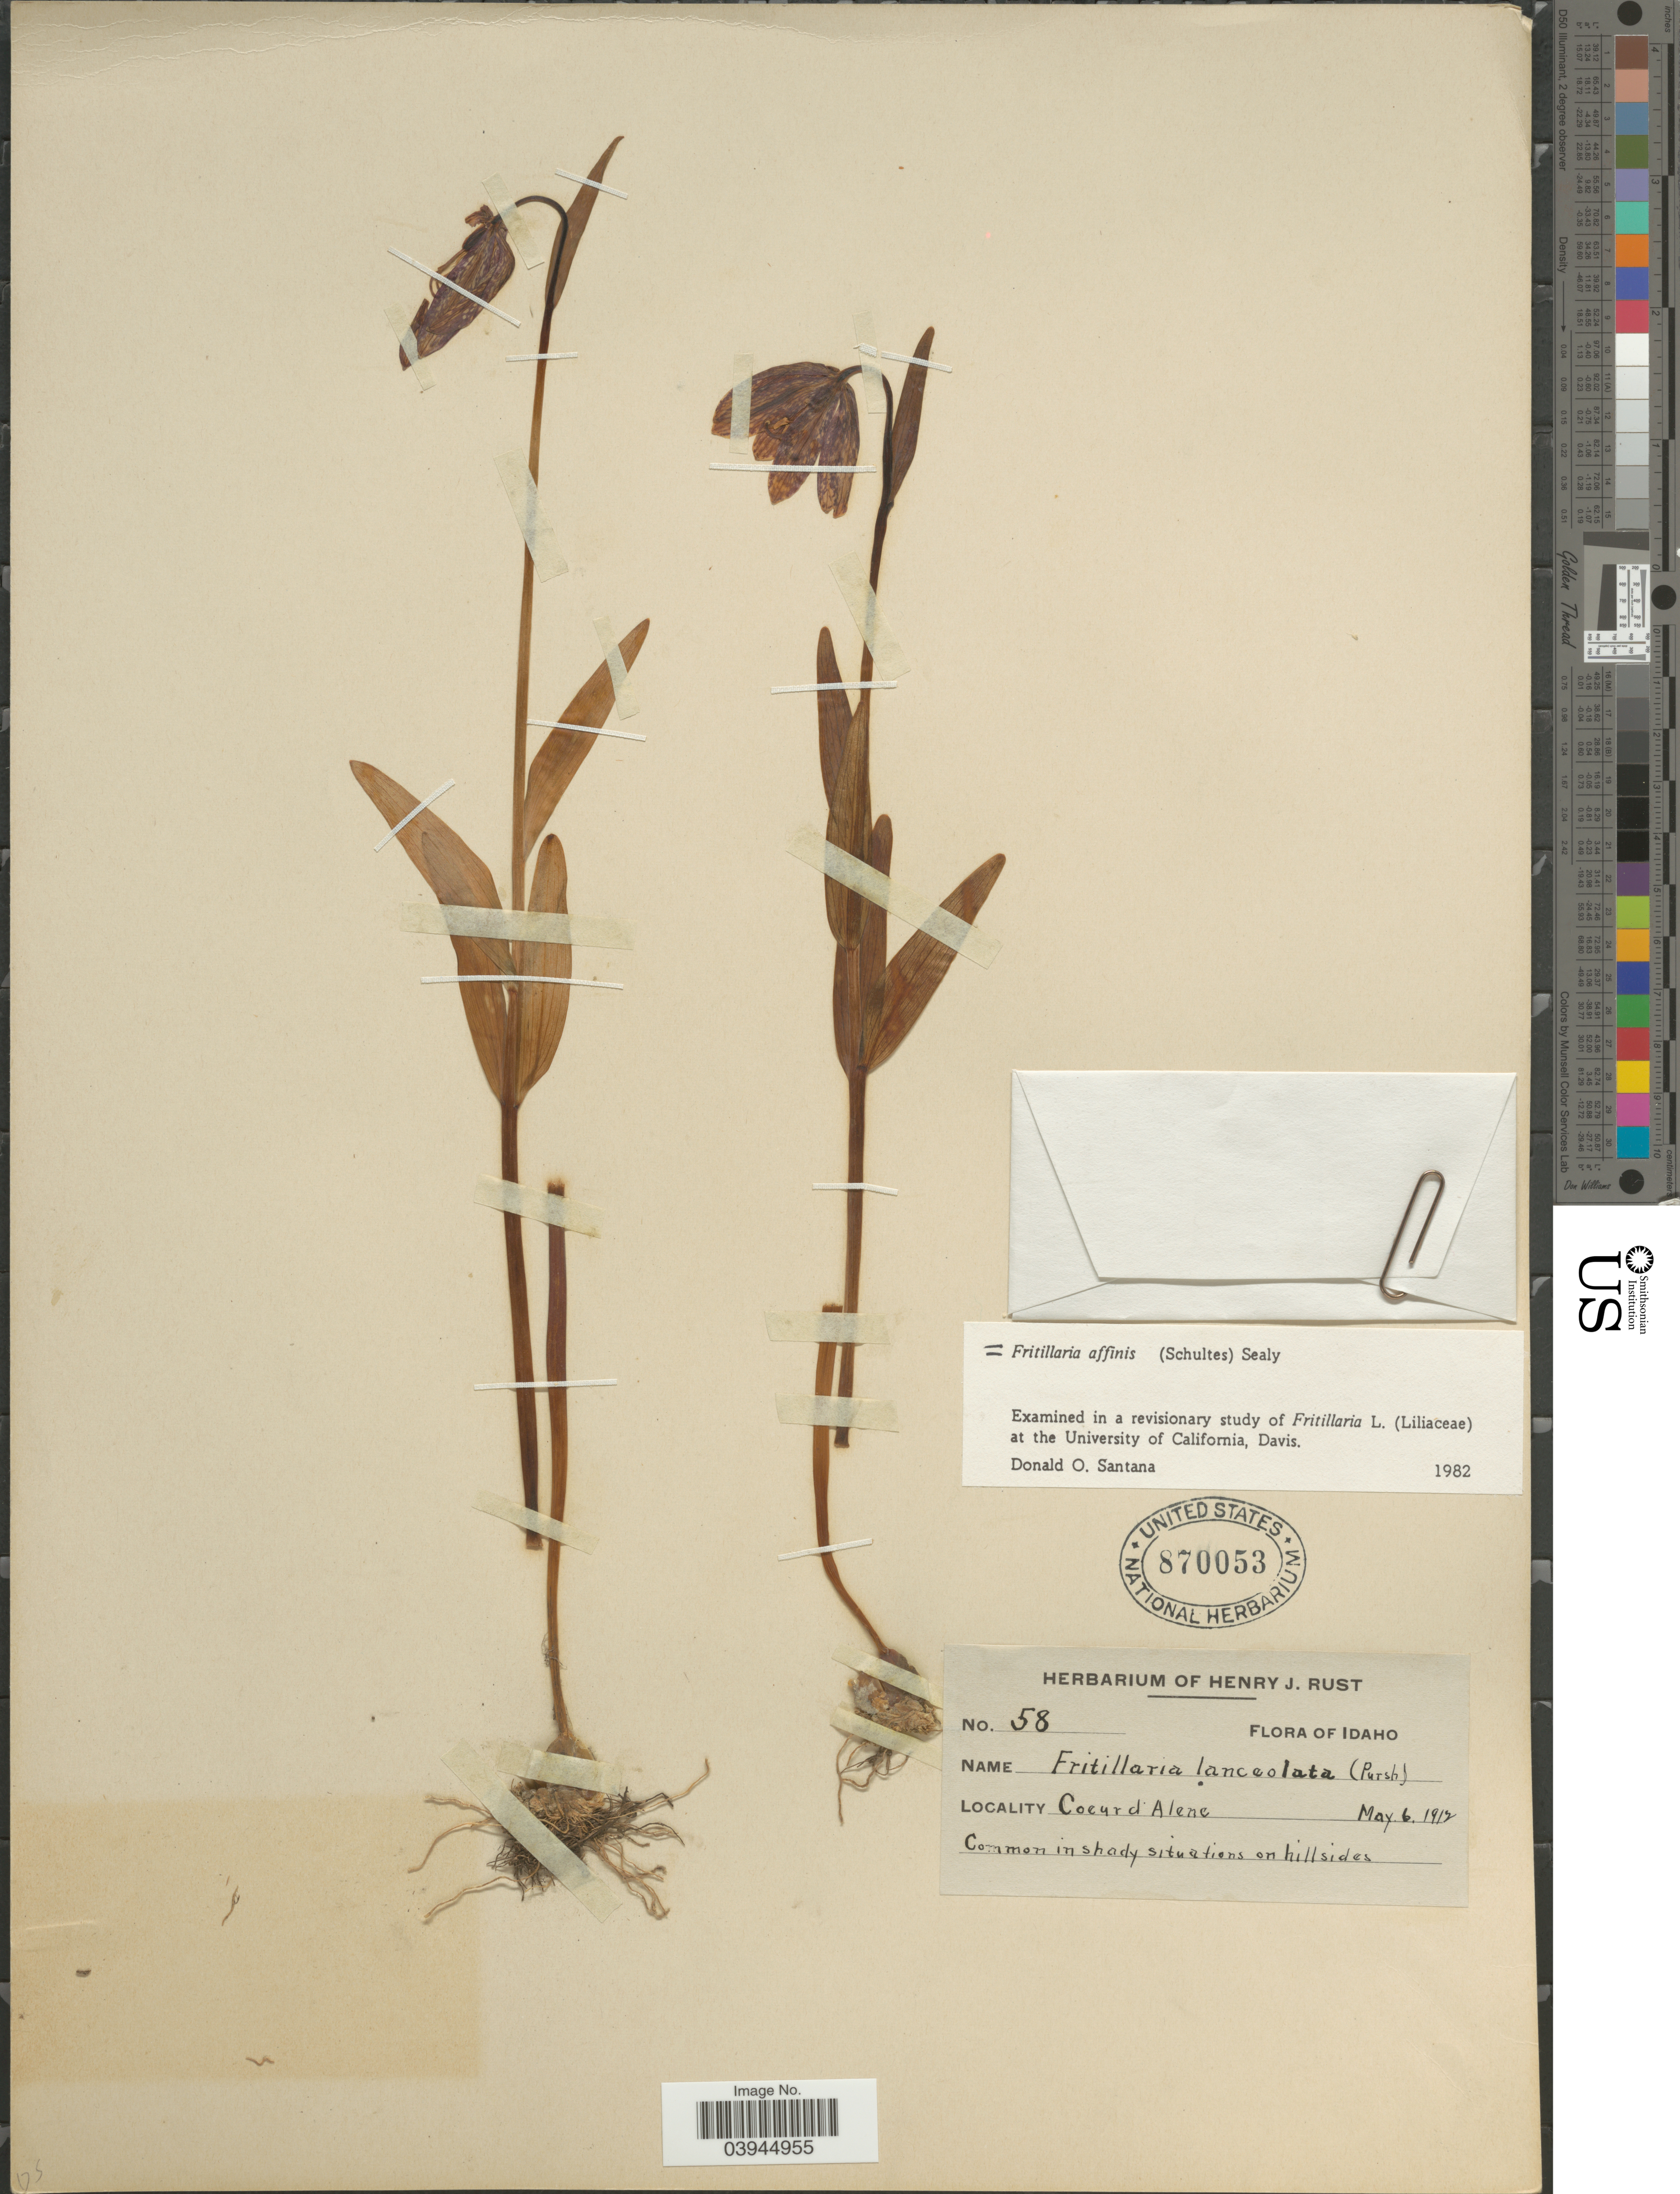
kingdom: Plantae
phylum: Tracheophyta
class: Liliopsida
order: Liliales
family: Liliaceae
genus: Fritillaria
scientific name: Fritillaria affinis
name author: (Schult. & Schult. f.) Sealy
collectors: ex herb. Henry J. Rust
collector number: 58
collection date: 1912-05-06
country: United States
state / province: Idaho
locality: Coeur d'Alene.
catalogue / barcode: US 870053